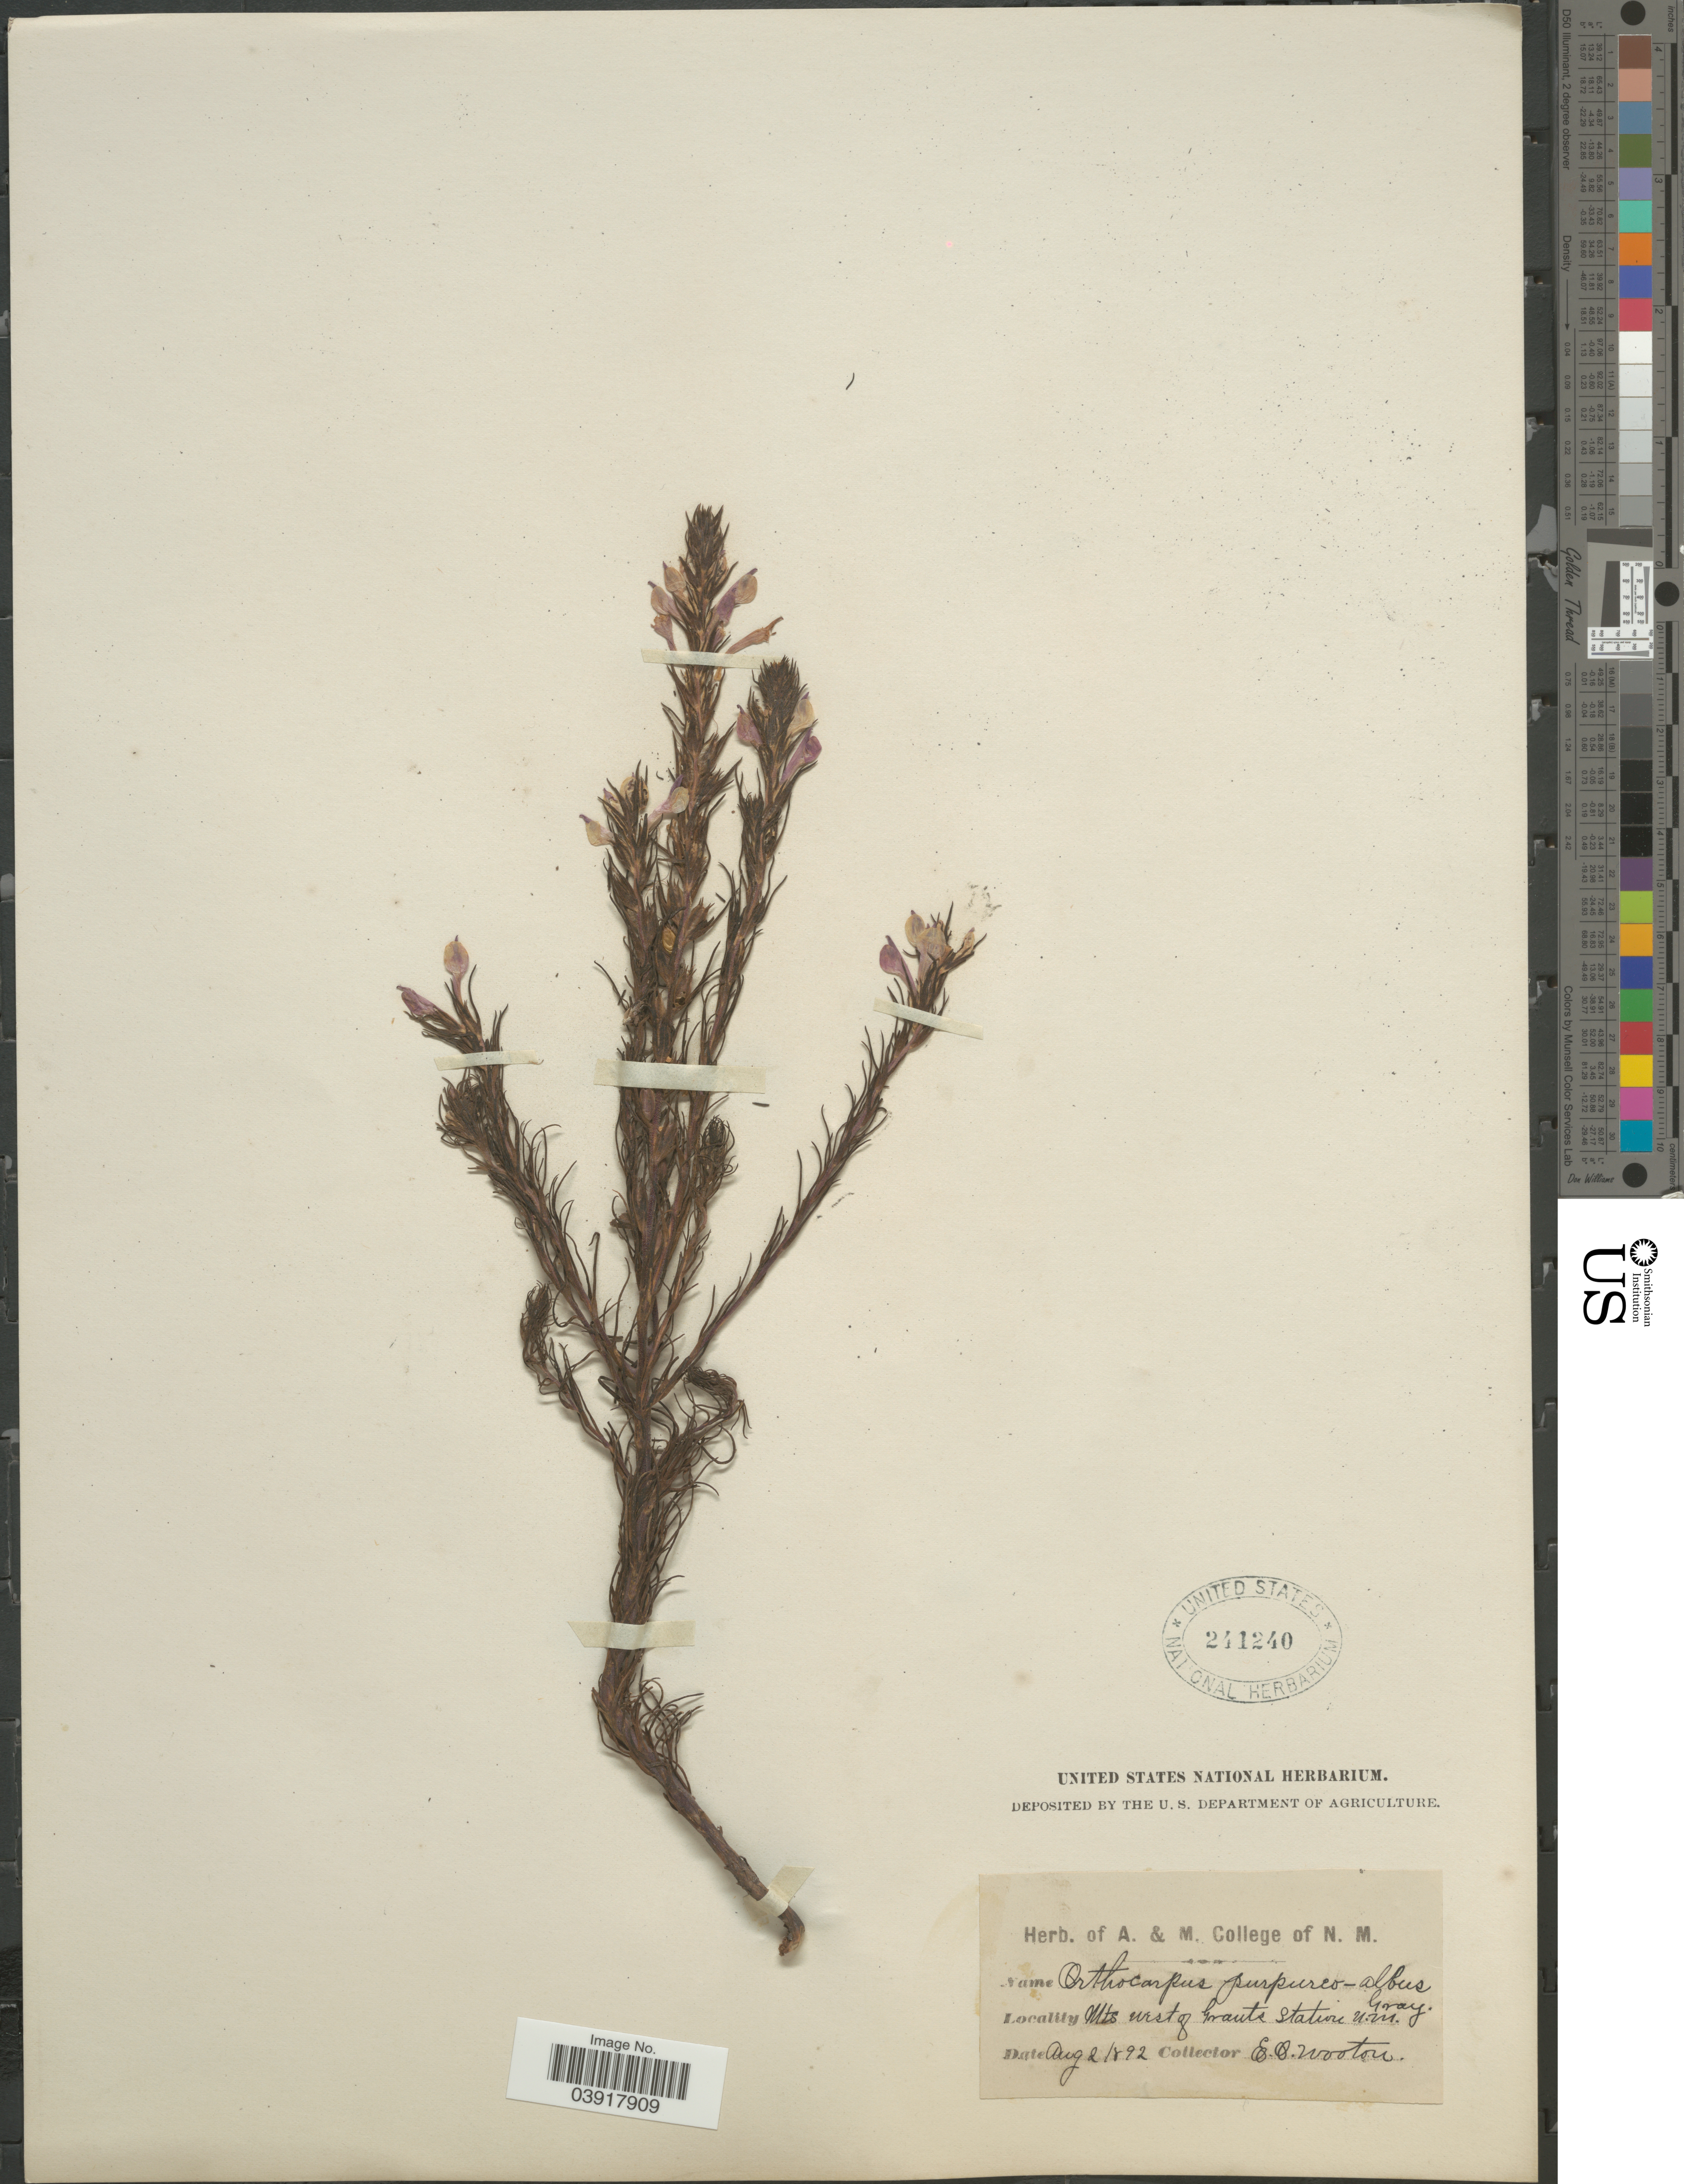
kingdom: Plantae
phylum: Tracheophyta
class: Magnoliopsida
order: Lamiales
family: Orobanchaceae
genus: Orthocarpus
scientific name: Orthocarpus purpureo-albus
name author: A. Gray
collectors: E. O. Wooton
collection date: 1892-08-02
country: United States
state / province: New Mexico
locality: Mts west of Grants Station.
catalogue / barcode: US 241240